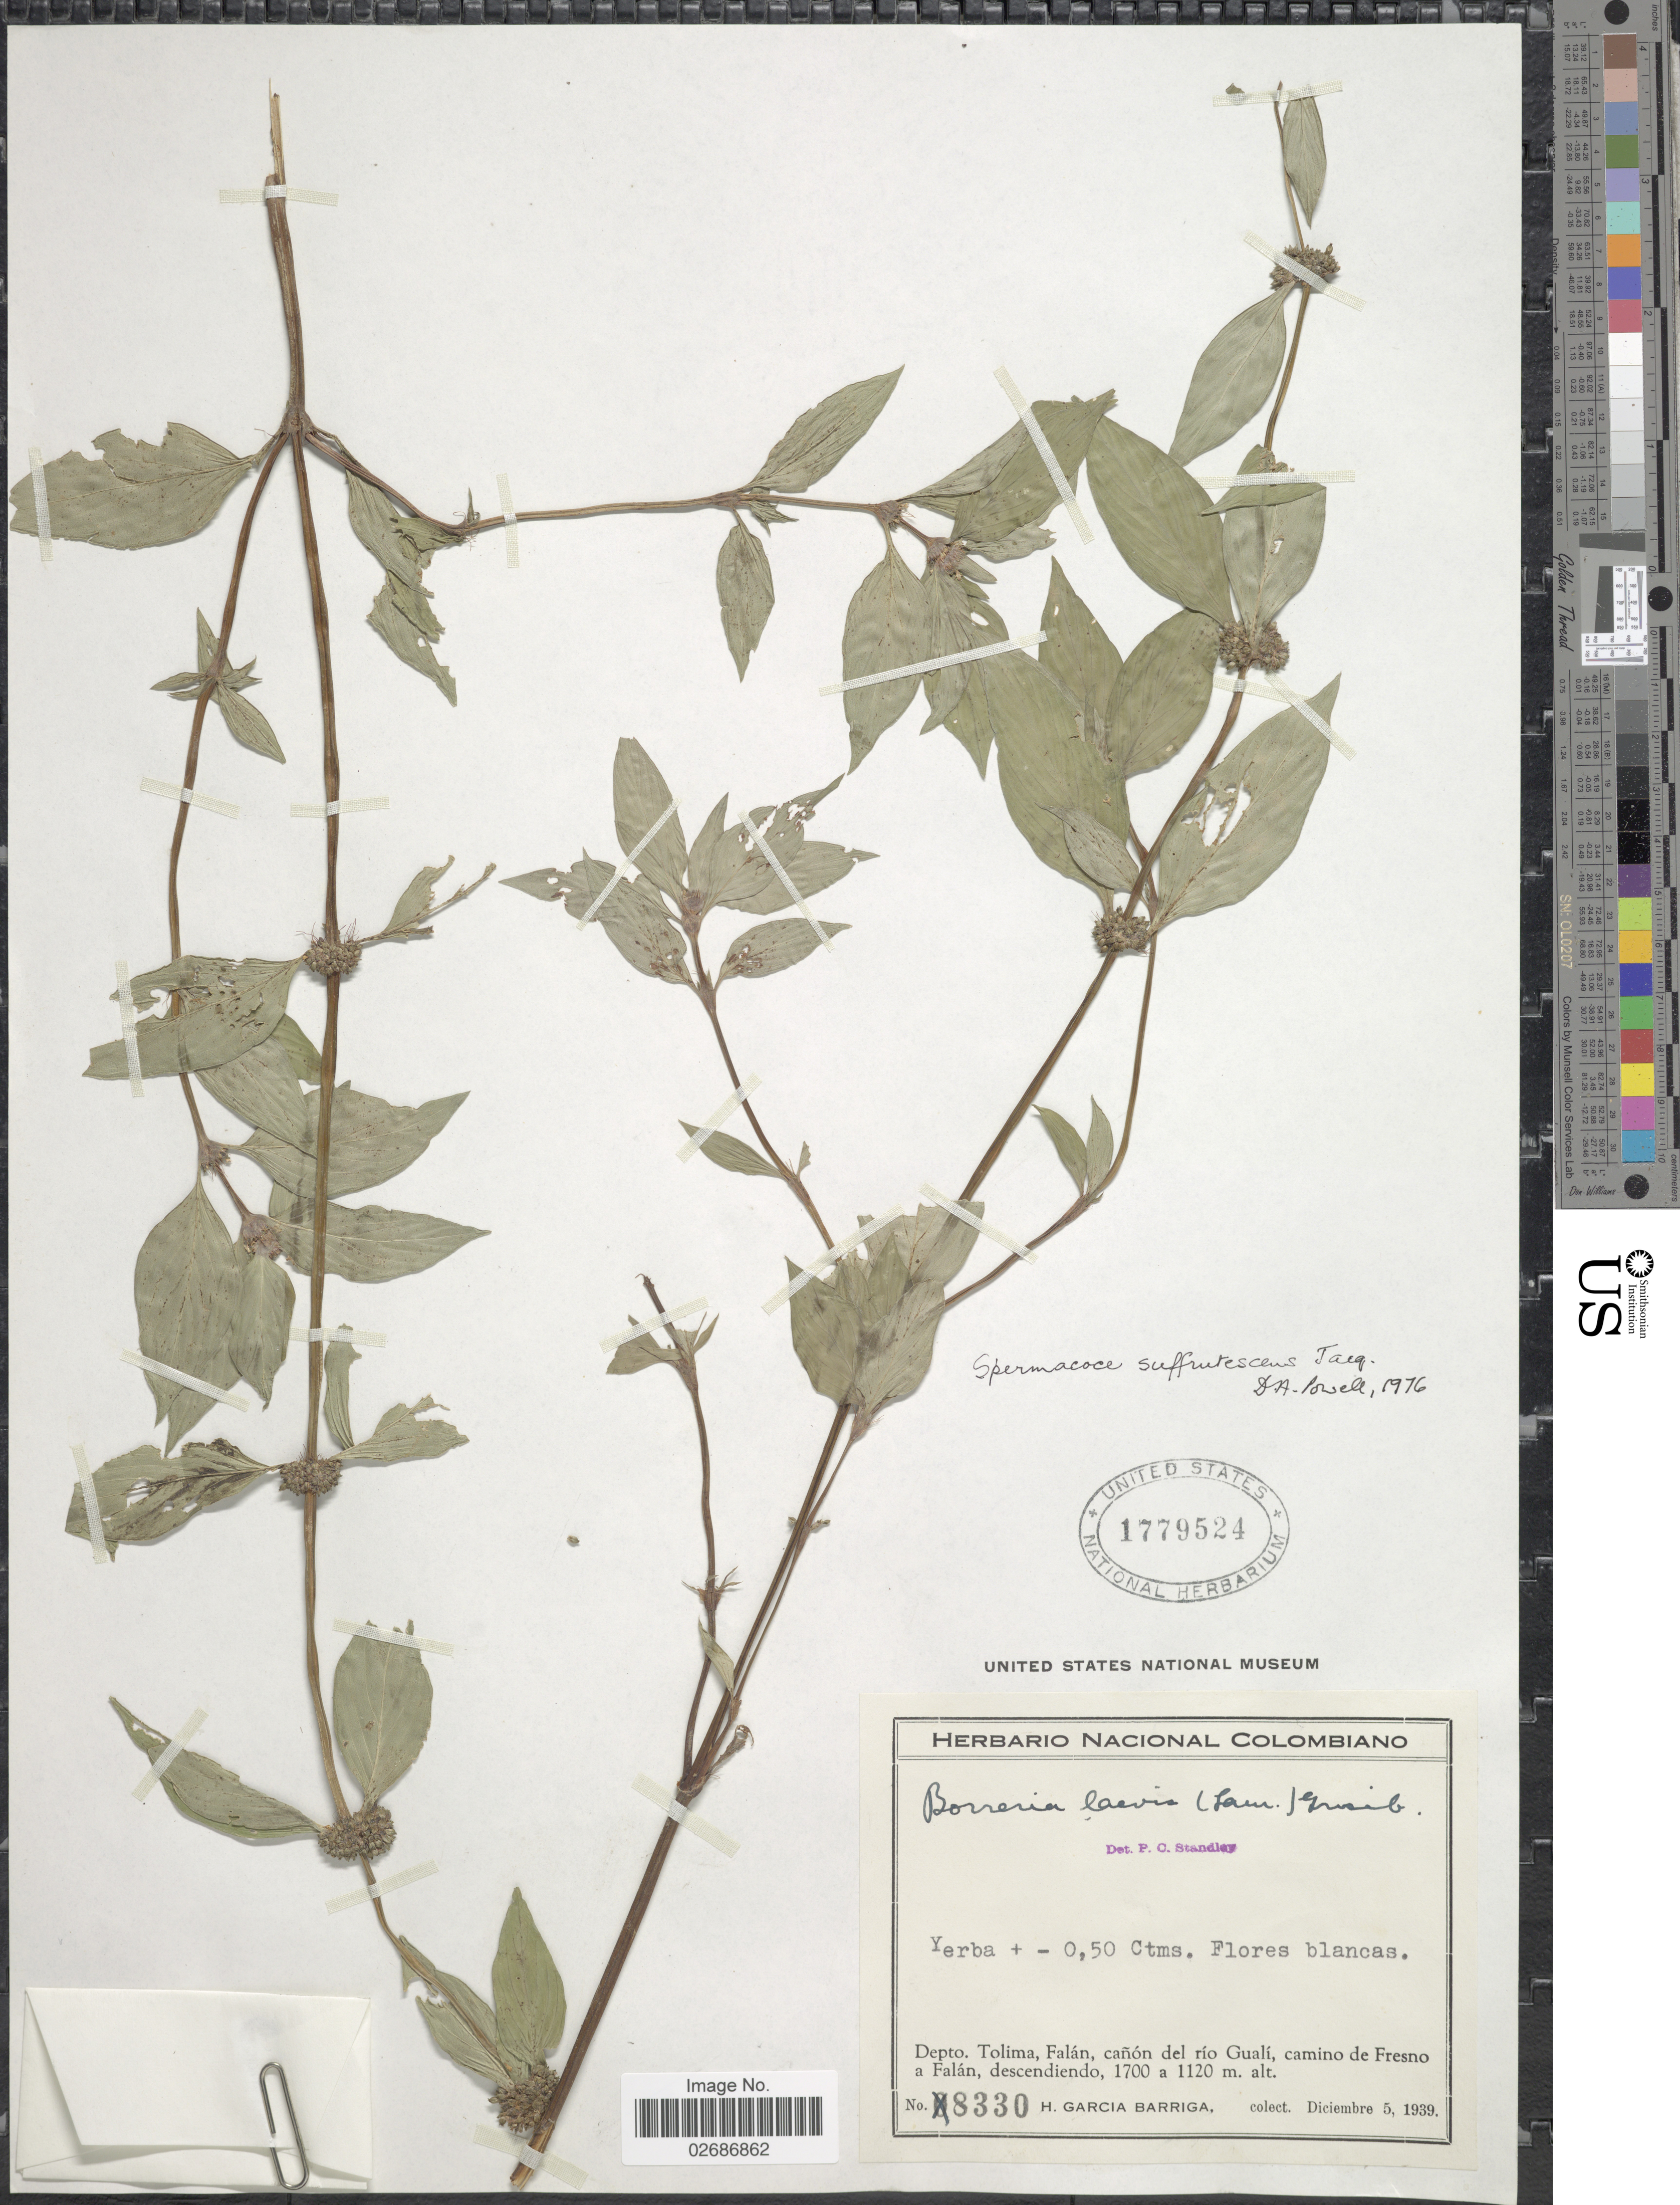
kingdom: Plantae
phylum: Tracheophyta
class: Magnoliopsida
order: Gentianales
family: Rubiaceae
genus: Borreria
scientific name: Borreria remota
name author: (Lam.) Bacigalupo & E.L. Cabral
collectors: H. García Barriga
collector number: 8330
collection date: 1939-12-05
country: Colombia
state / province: Tolima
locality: Falan, canon del rio Guali, camino de Fresno a Falan, descendiendo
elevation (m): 1120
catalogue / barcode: US 1779524